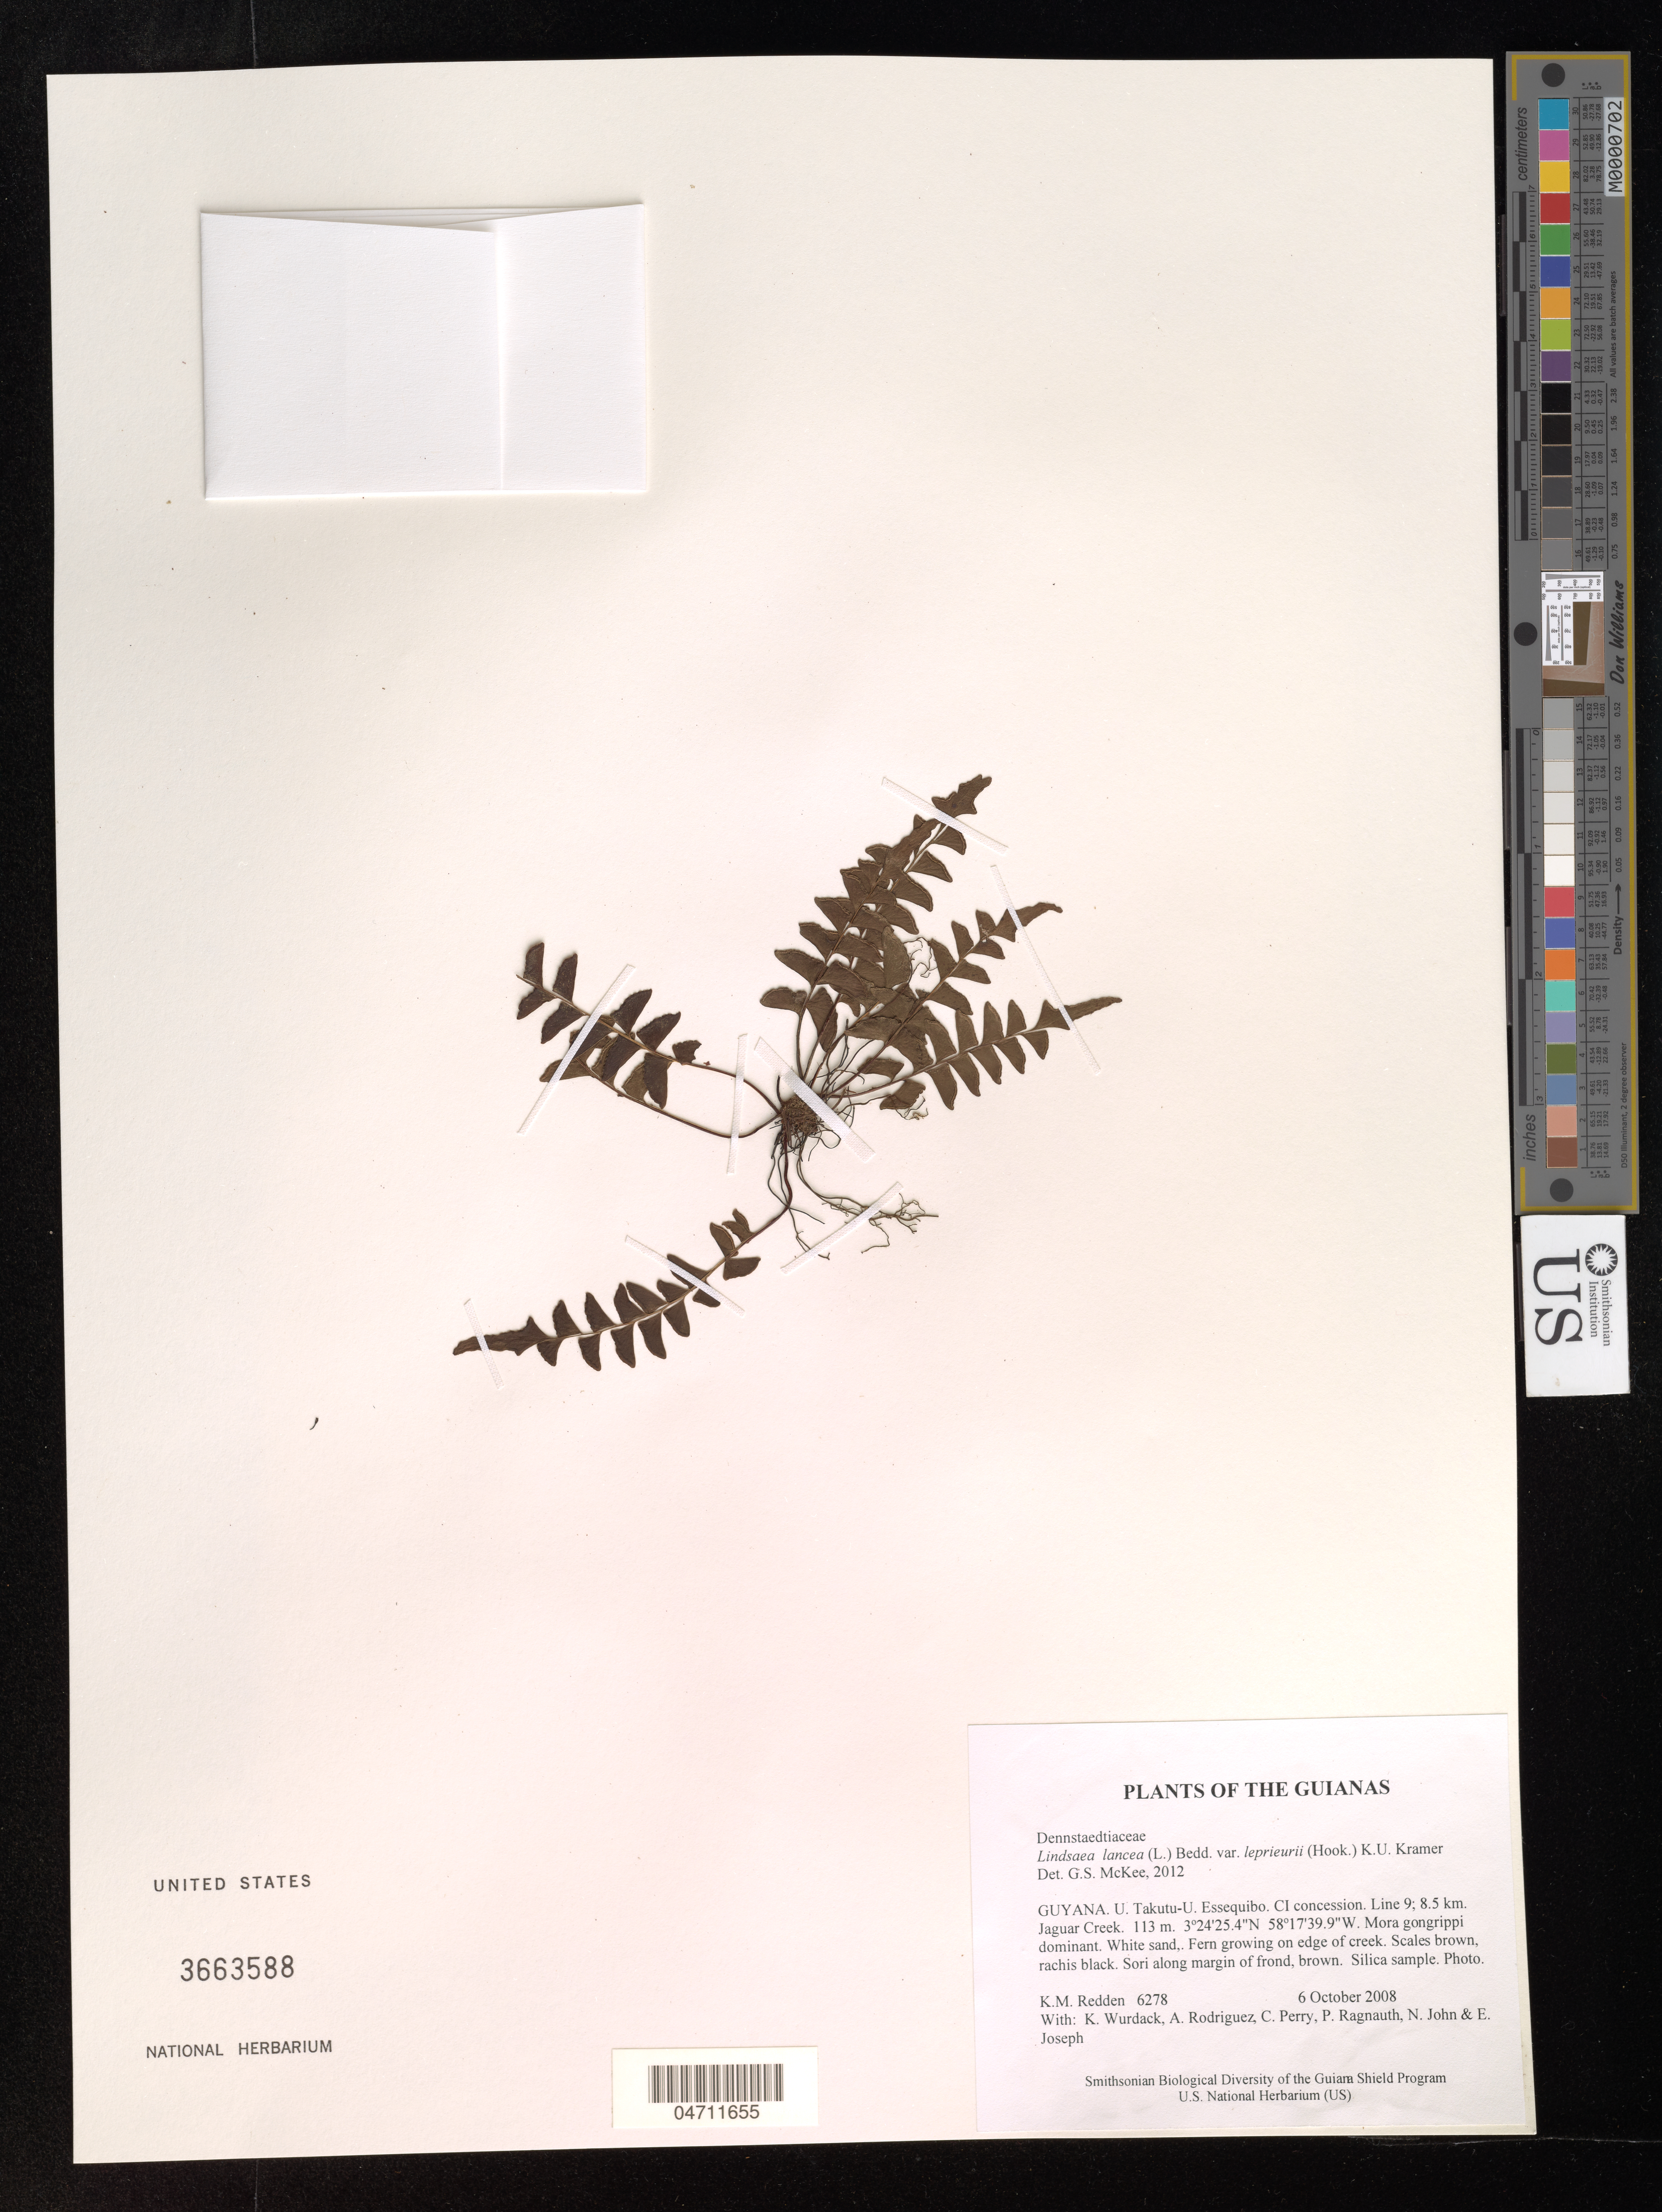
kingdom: Plantae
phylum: Tracheophyta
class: Polypodiopsida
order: Polypodiales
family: Lindsaeaceae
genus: Lindsaea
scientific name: Lindsaea lancea var. leprieurii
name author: (Hook.) K.U. Kramer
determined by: McKee, G. S., (US), NMNH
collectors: K. M. Redden, K. Wurdack, A. Rodriguez, C. Perry, P. Ragnauth, N. John & E. Joseph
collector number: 6278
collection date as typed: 6 October 2008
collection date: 2008-10-06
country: Guyana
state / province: U. Takutu-U. Essequibo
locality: CI concession. Line 9; 8.5 km. Jaguar Creek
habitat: Mora gongrippi dominant. White sand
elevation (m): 113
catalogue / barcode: US 3663588